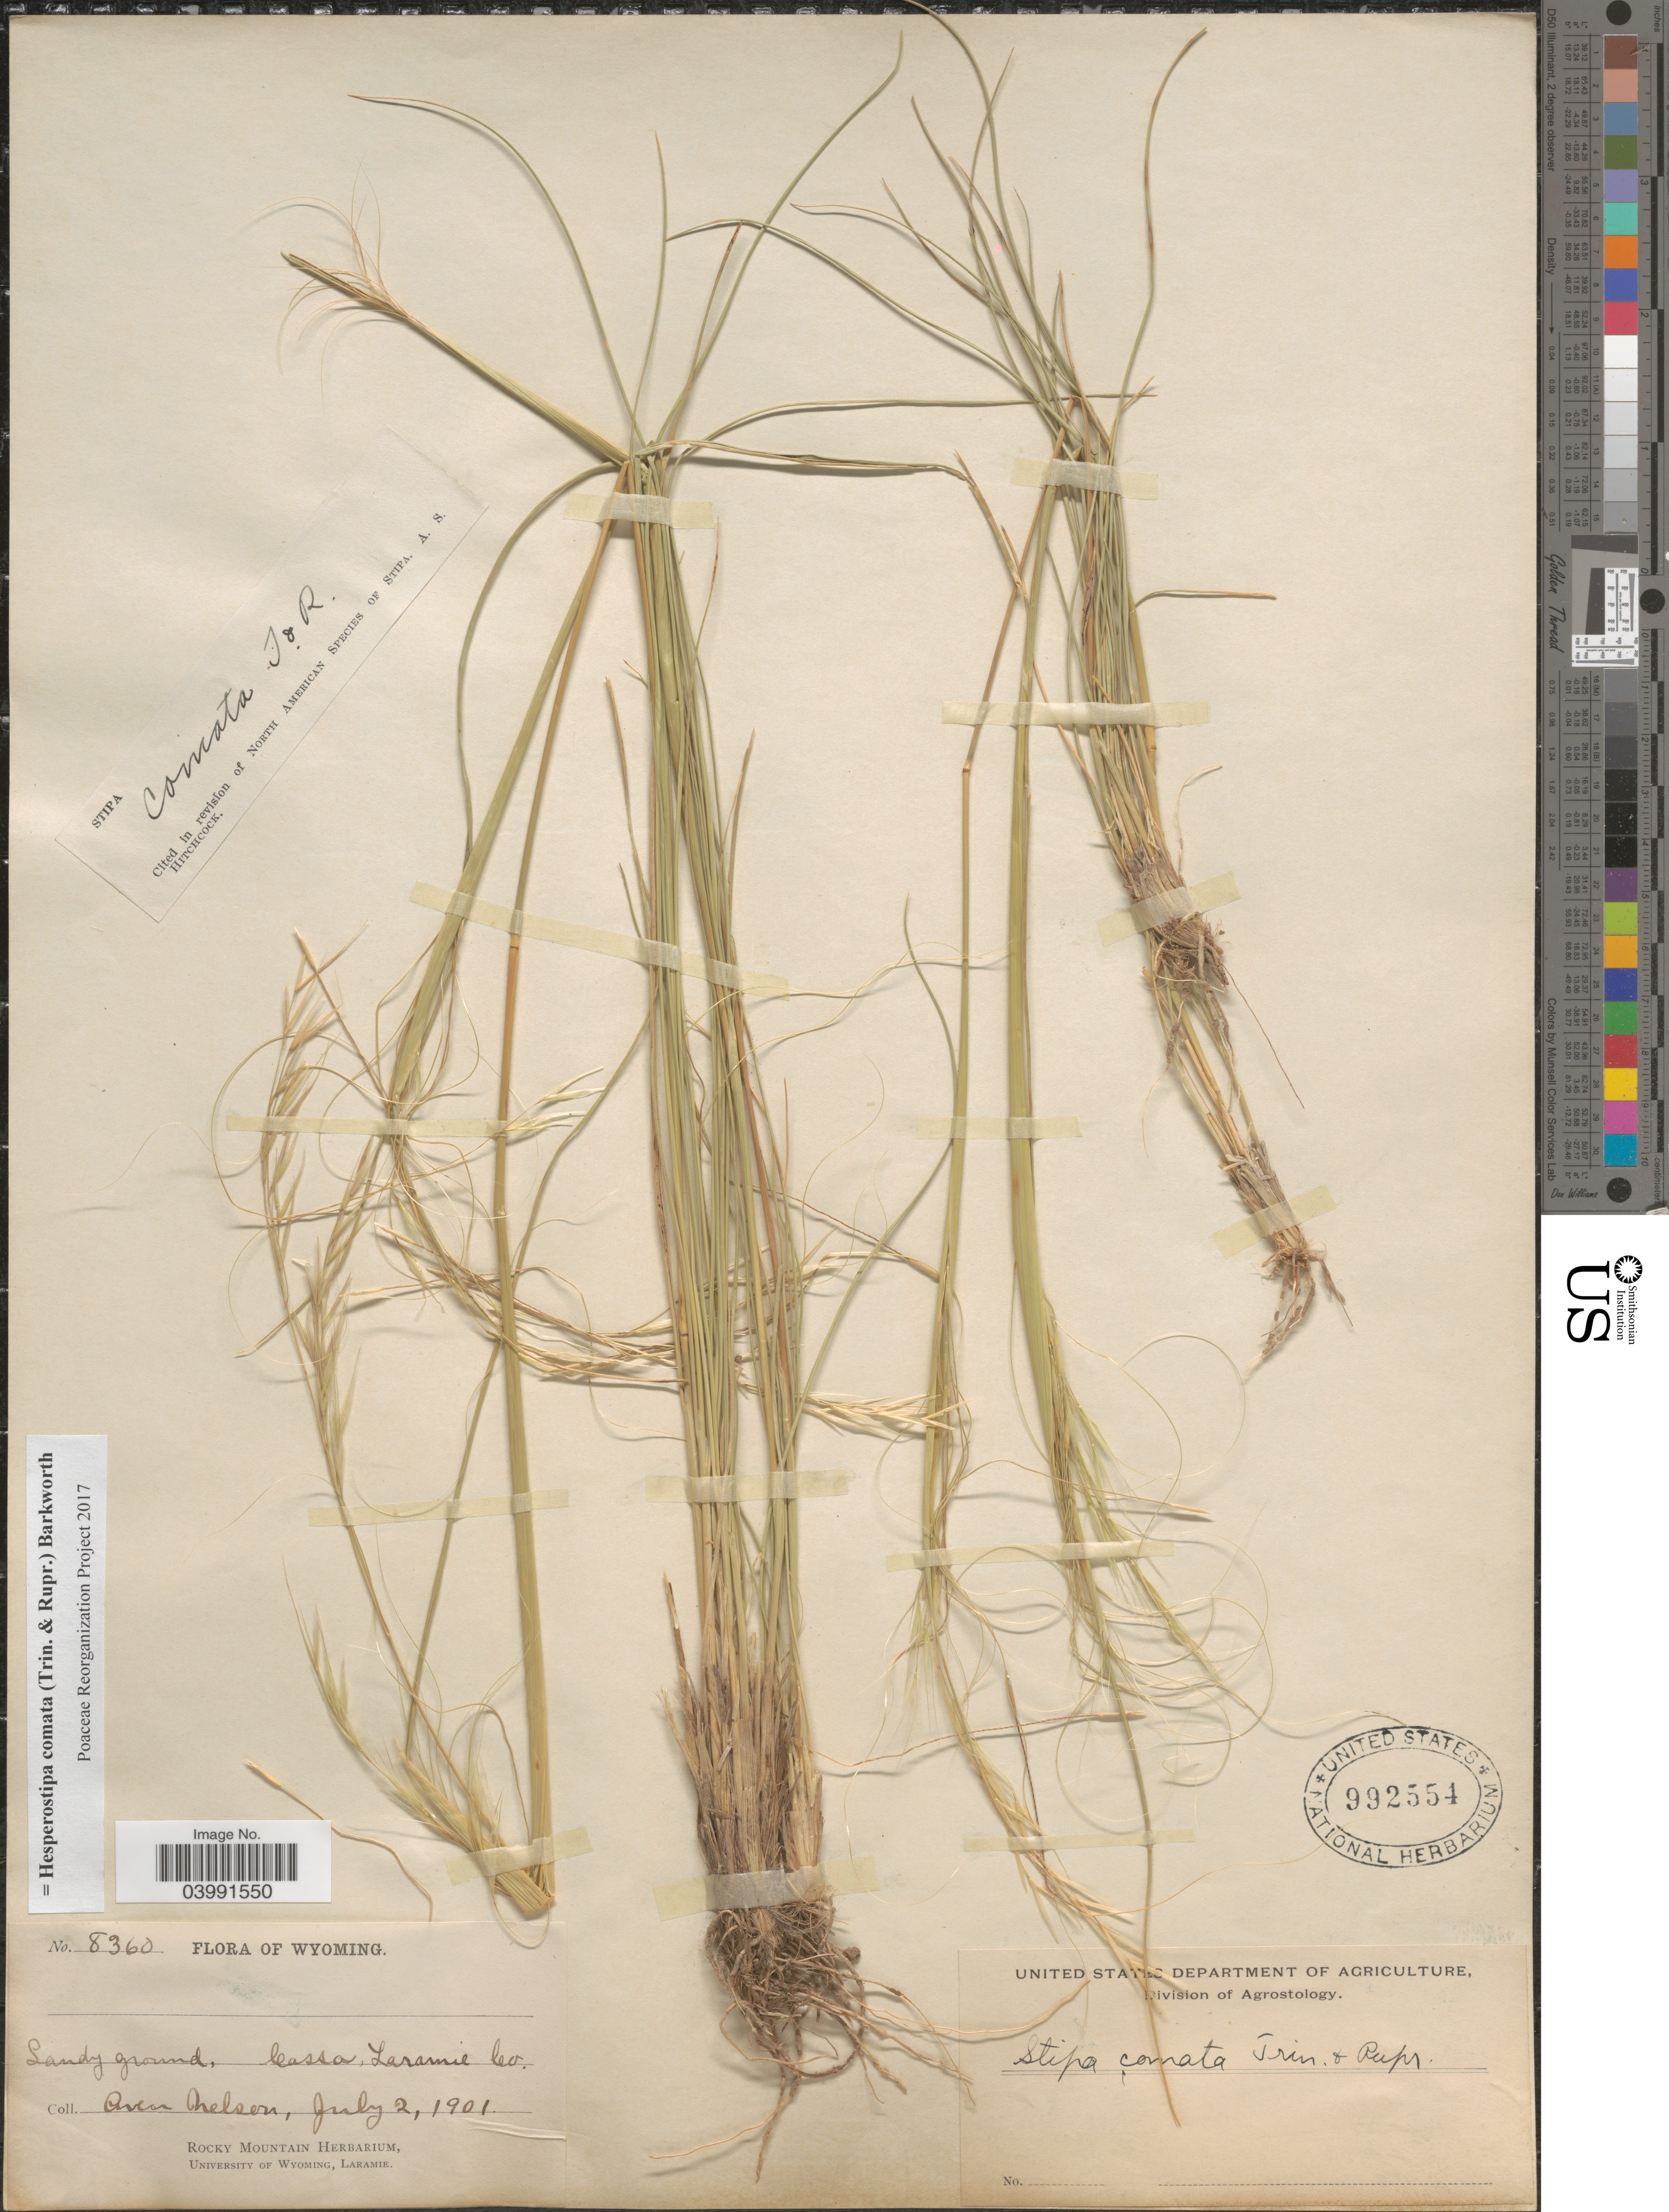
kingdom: Plantae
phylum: Tracheophyta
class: Liliopsida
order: Poales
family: Poaceae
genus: Hesperostipa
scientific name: Hesperostipa comata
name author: (Trin. & Rupr.) Barkworth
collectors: A. Nelson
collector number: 8360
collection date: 1901-07-02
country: United States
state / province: Wyoming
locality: Cassa, Laramie Co.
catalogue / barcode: US 992554